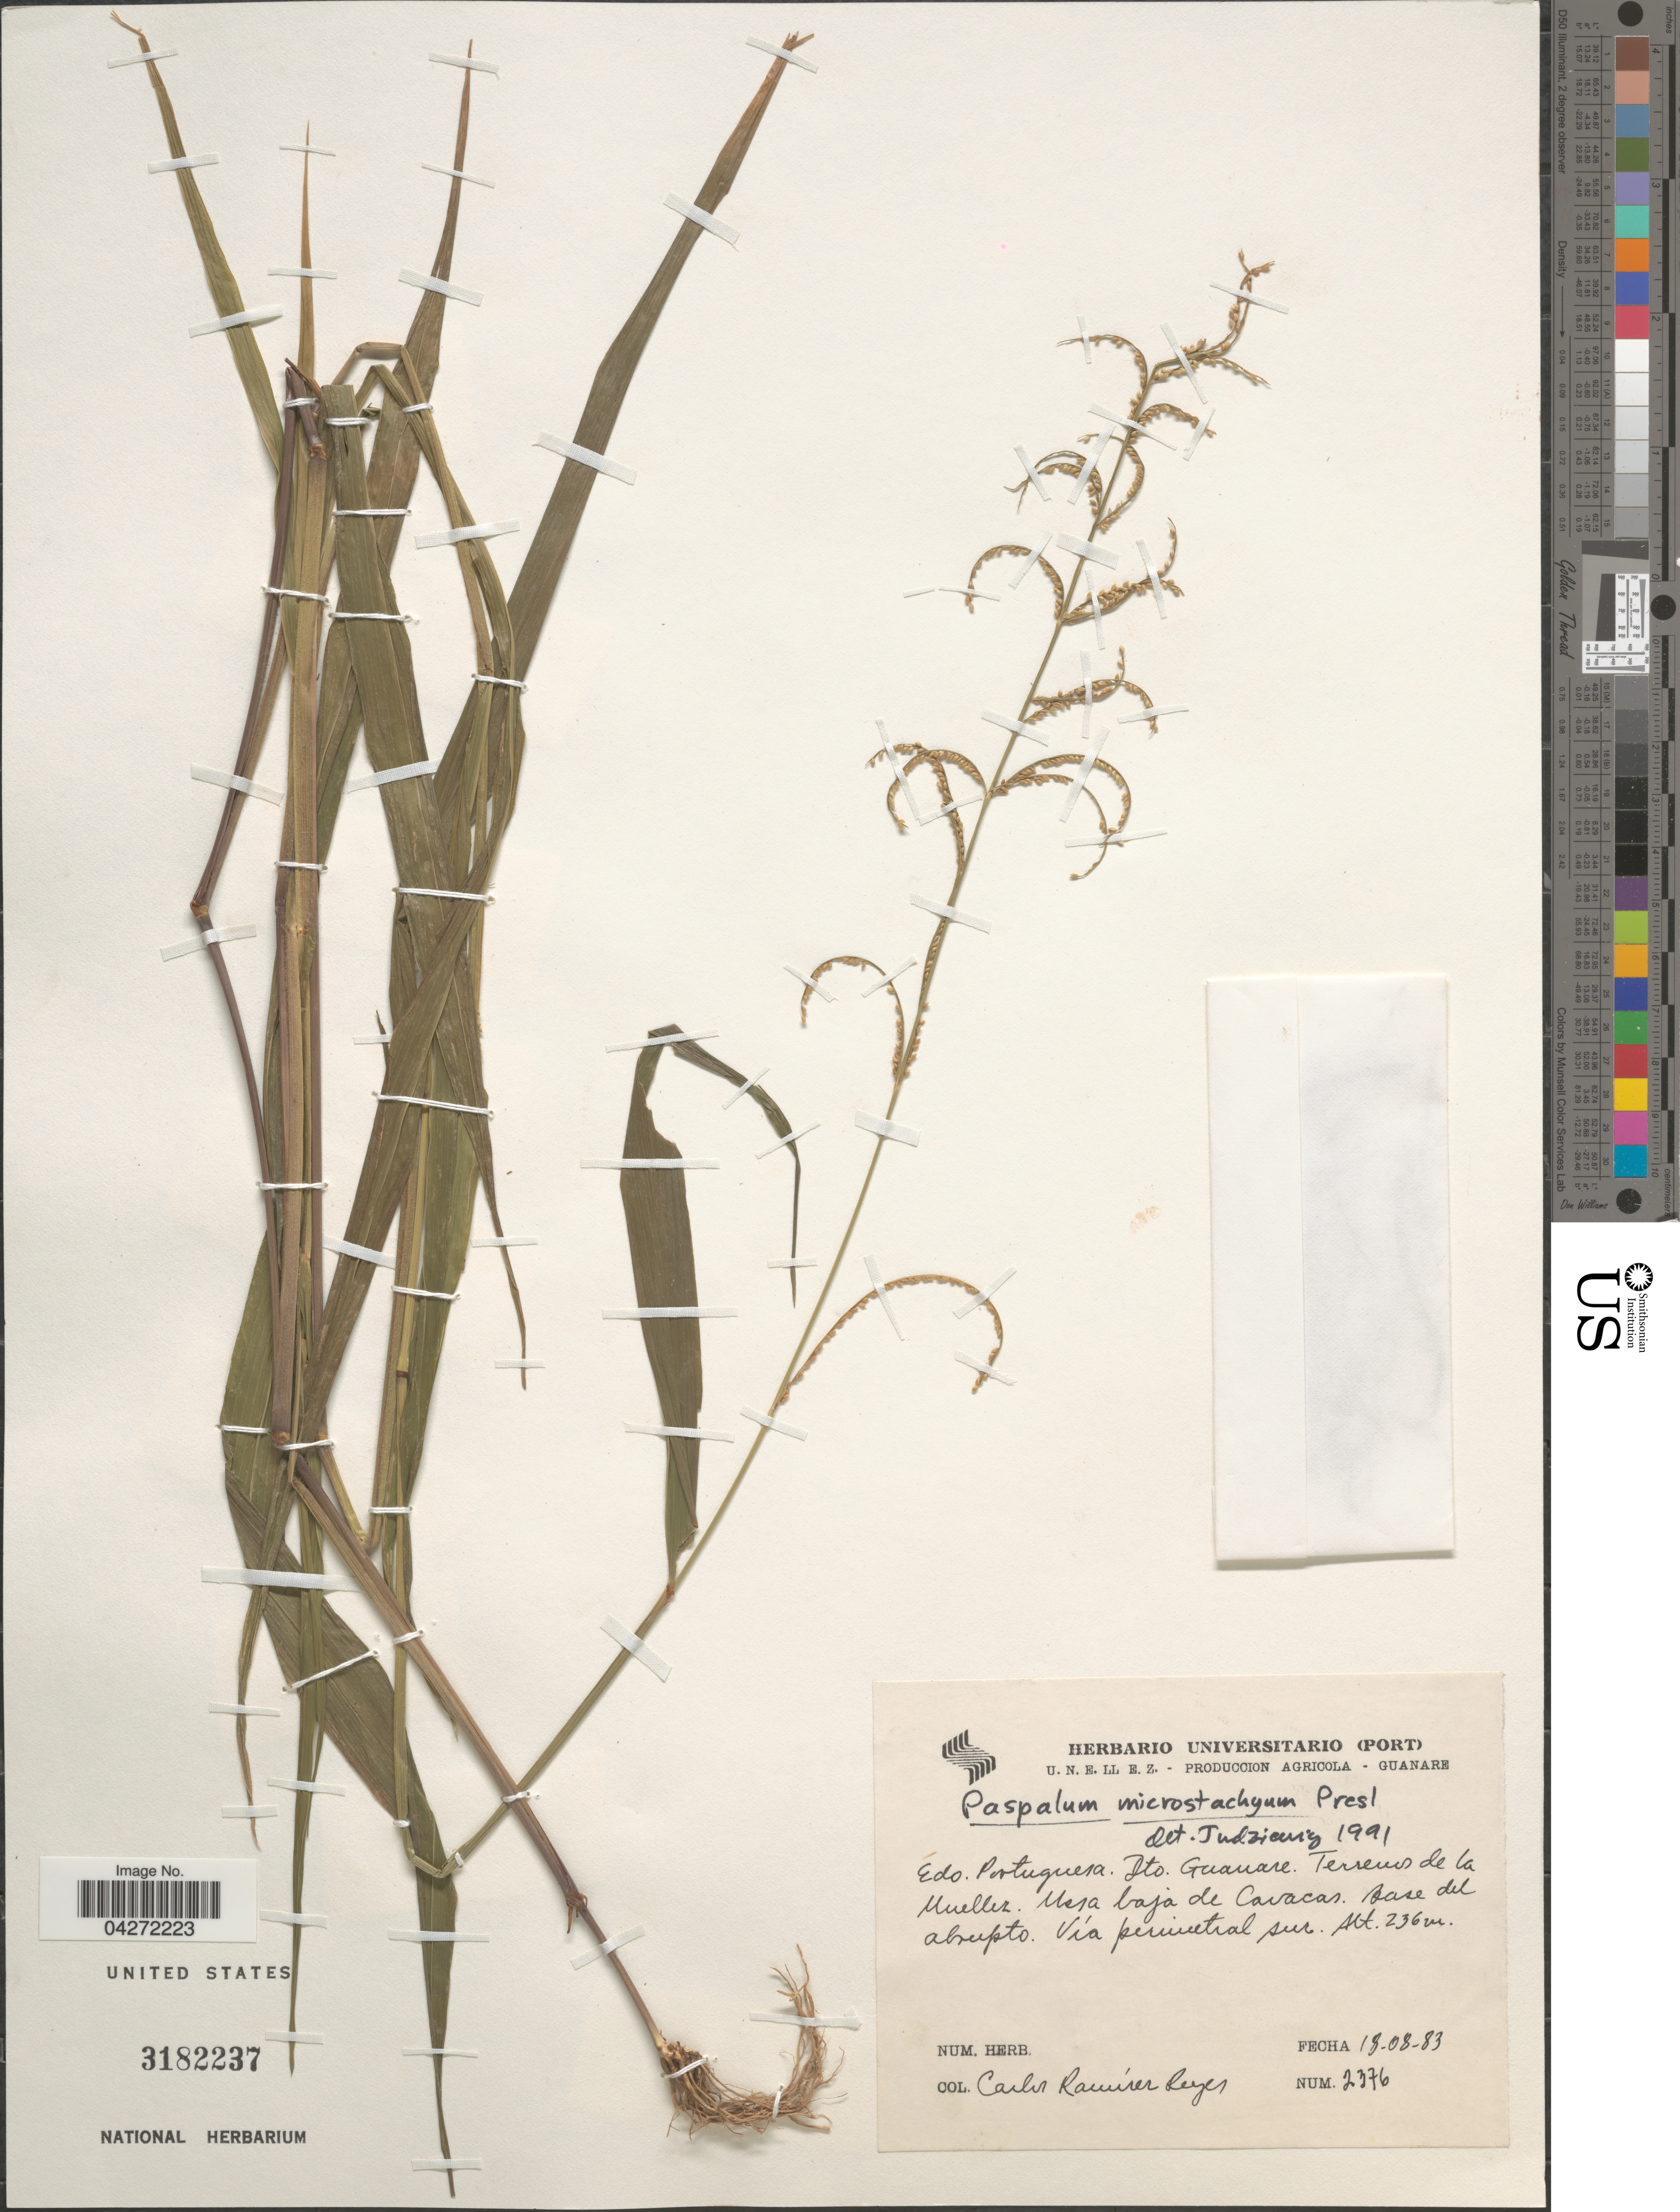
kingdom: Plantae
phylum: Tracheophyta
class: Liliopsida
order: Poales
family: Poaceae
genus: Paspalum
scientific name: Paspalum microstachyum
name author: J. Presl in C. Presl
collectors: C. Ramirez R.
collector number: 2376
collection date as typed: Transcribed d/m/y: 18/8/83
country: Venezuela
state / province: Portuguesa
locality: Dto. Guanare. Terrenos de la Mueller. Mesa baja de Cavacas.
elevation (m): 236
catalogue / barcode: US 3182237